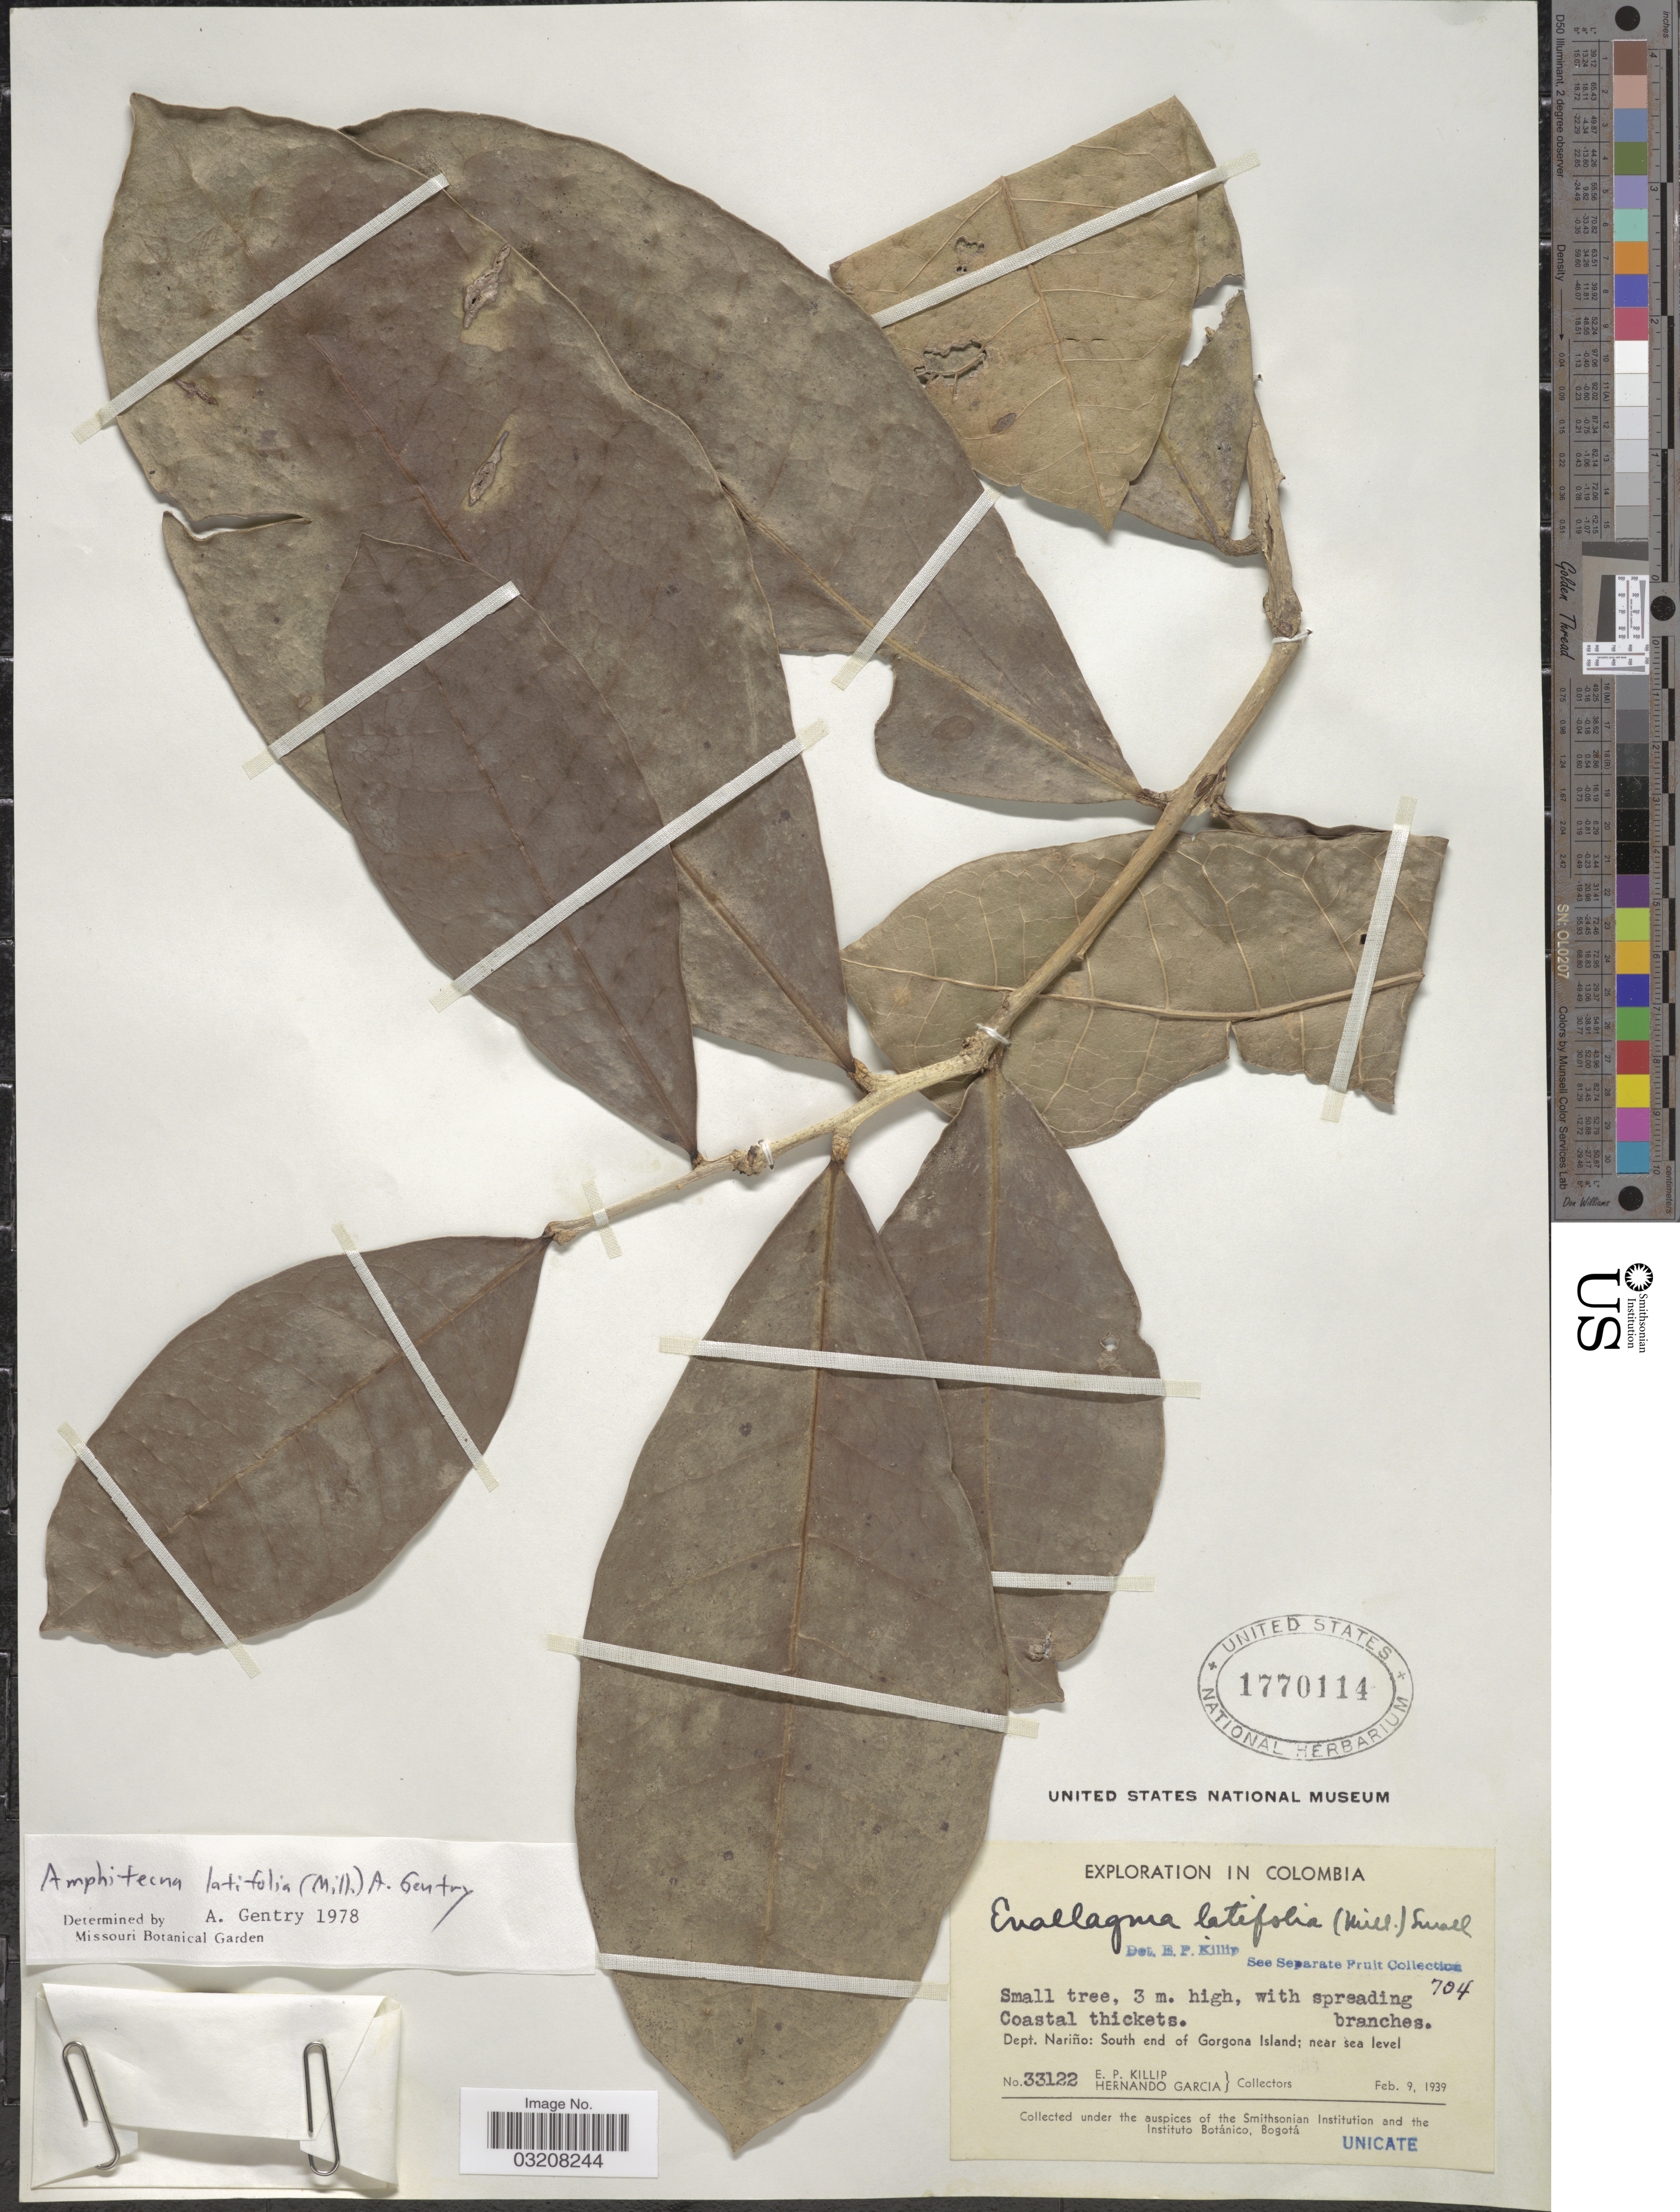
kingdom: Plantae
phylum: Tracheophyta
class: Magnoliopsida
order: Lamiales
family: Bignoniaceae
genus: Amphitecna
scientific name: Amphitecna latifolia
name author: (Mill.) A.H. Gentry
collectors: E. P. Killip & H. Garcia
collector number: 33122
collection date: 1939-02-09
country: Colombia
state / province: Nariño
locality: Dept. Nariño: South end of Gorgona Island.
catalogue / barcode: US 1770114